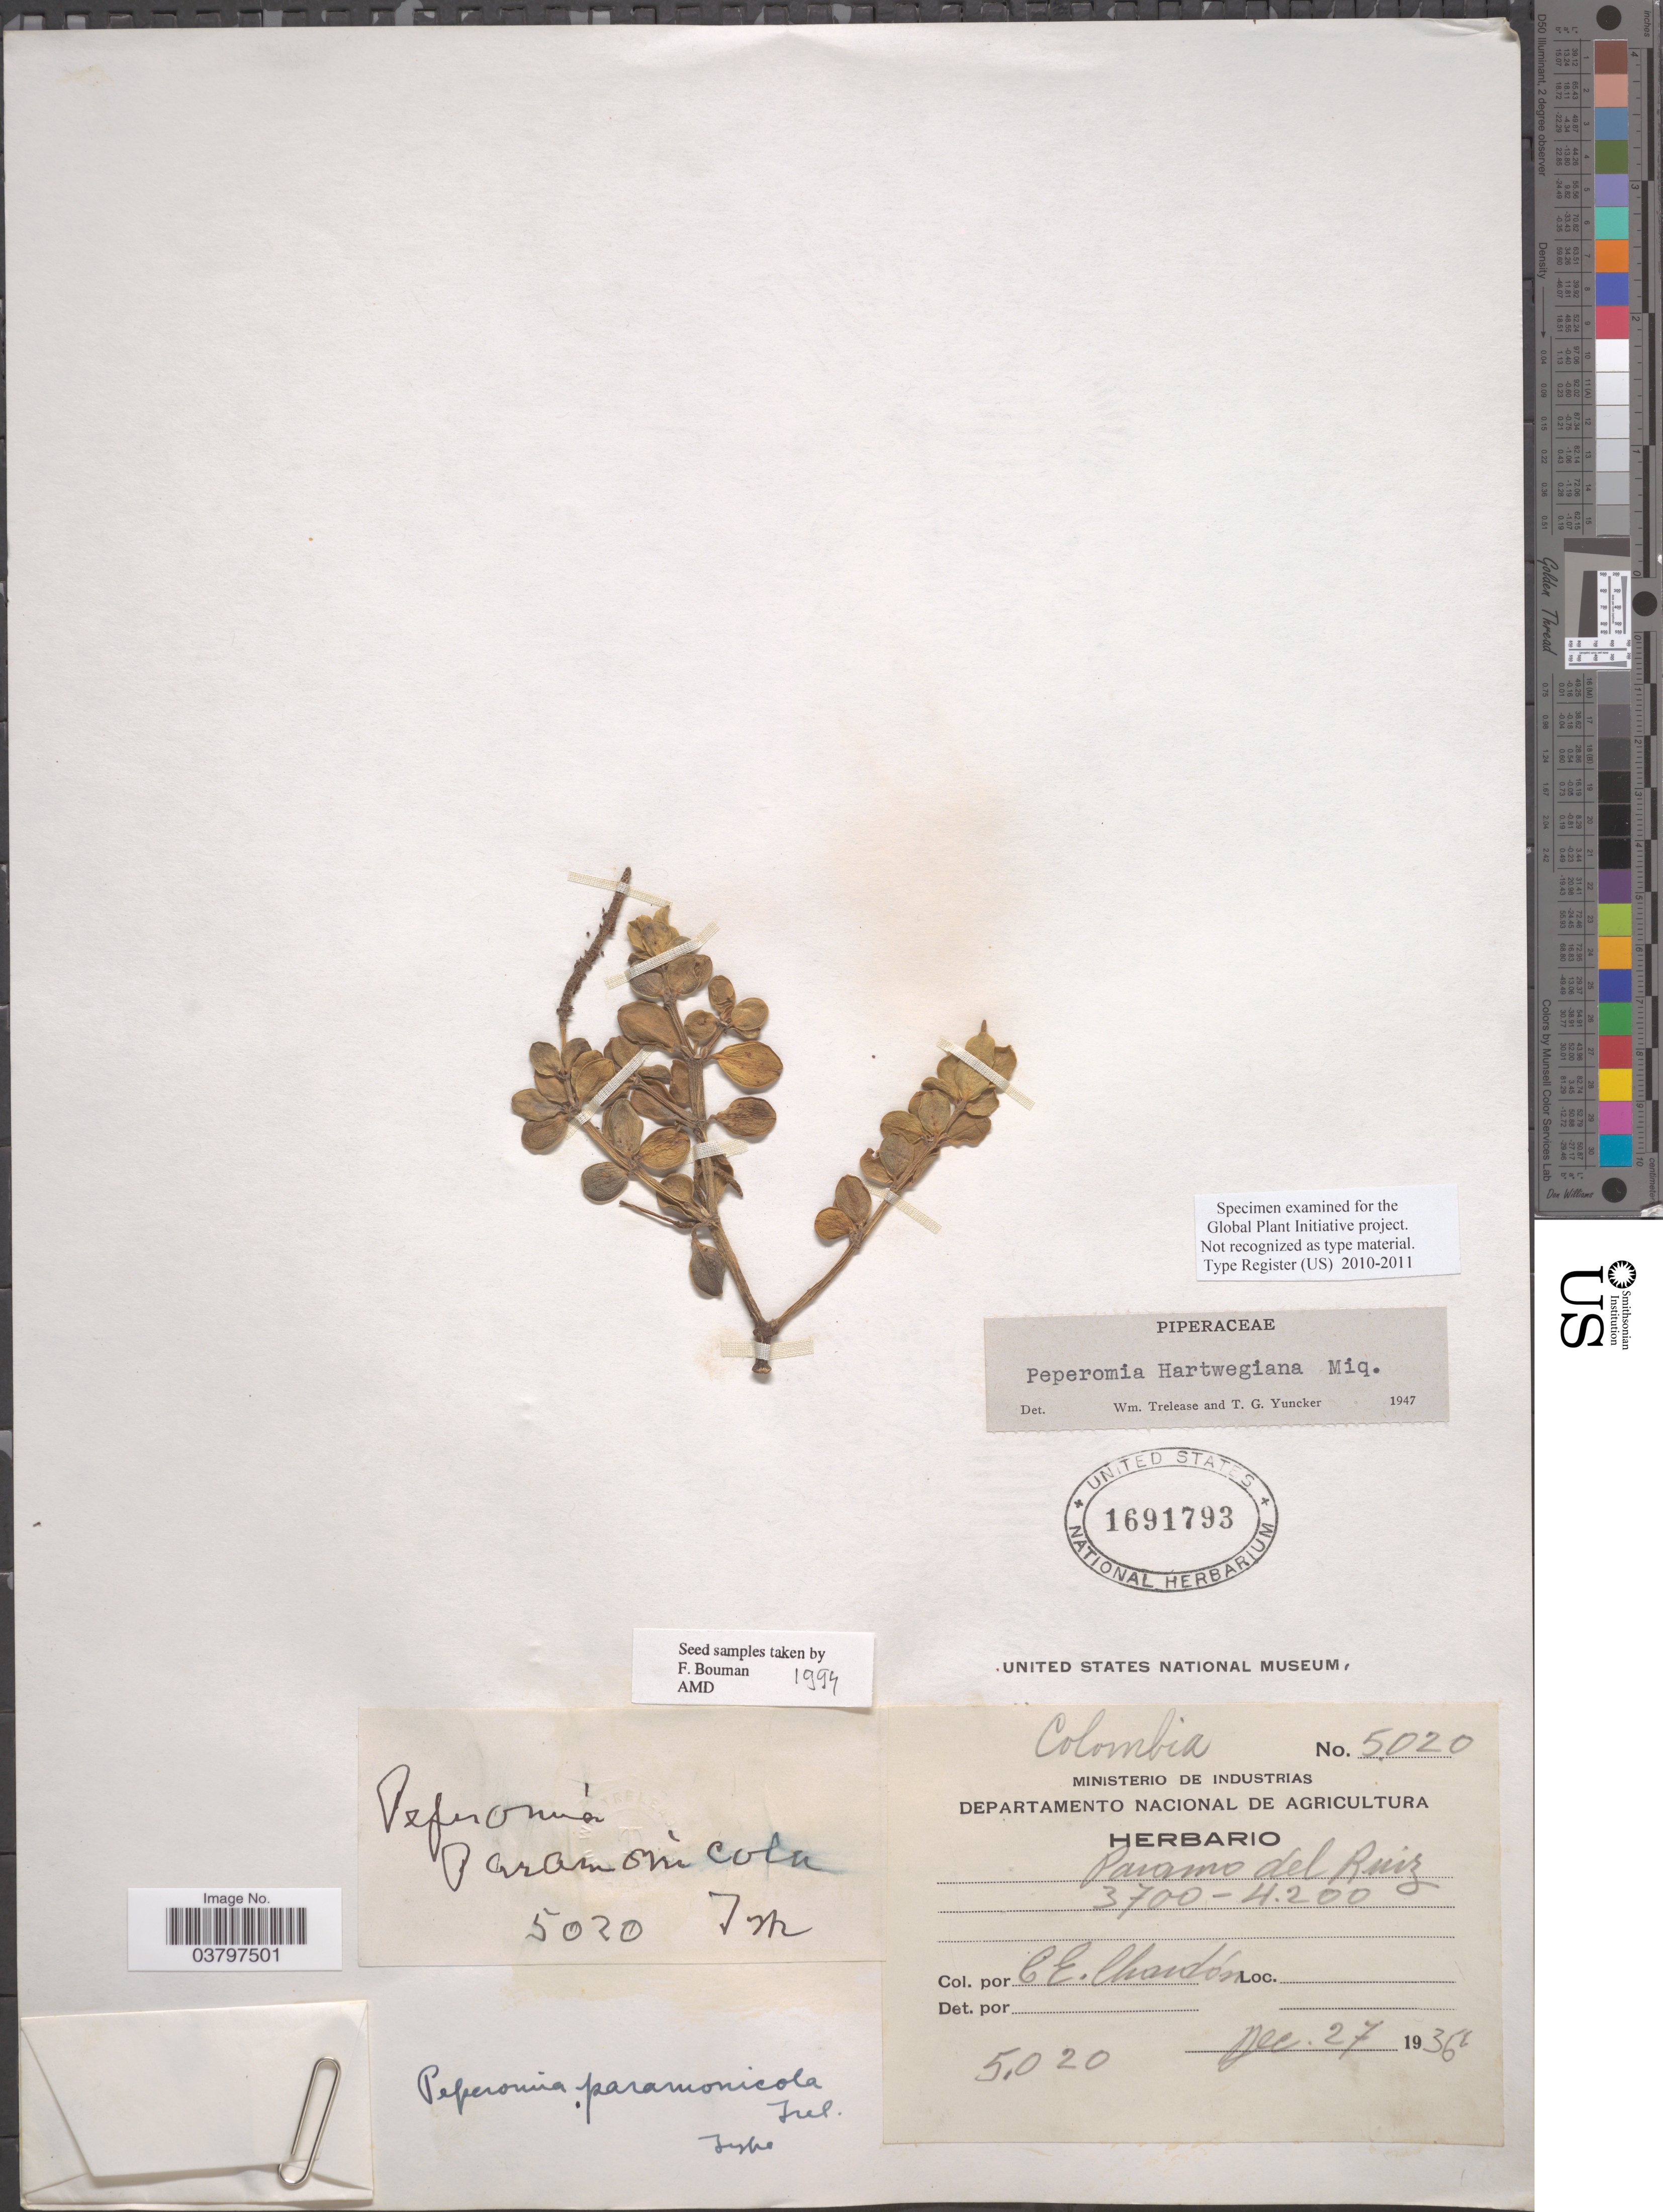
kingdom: Plantae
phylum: Tracheophyta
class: Magnoliopsida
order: Piperales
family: Piperaceae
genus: Peperomia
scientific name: Peperomia hartwegiana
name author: Miq.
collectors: C. E. Chardón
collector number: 5020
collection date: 1936-12-27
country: Colombia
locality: Paramo del Ruiz.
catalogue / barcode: US 1691793